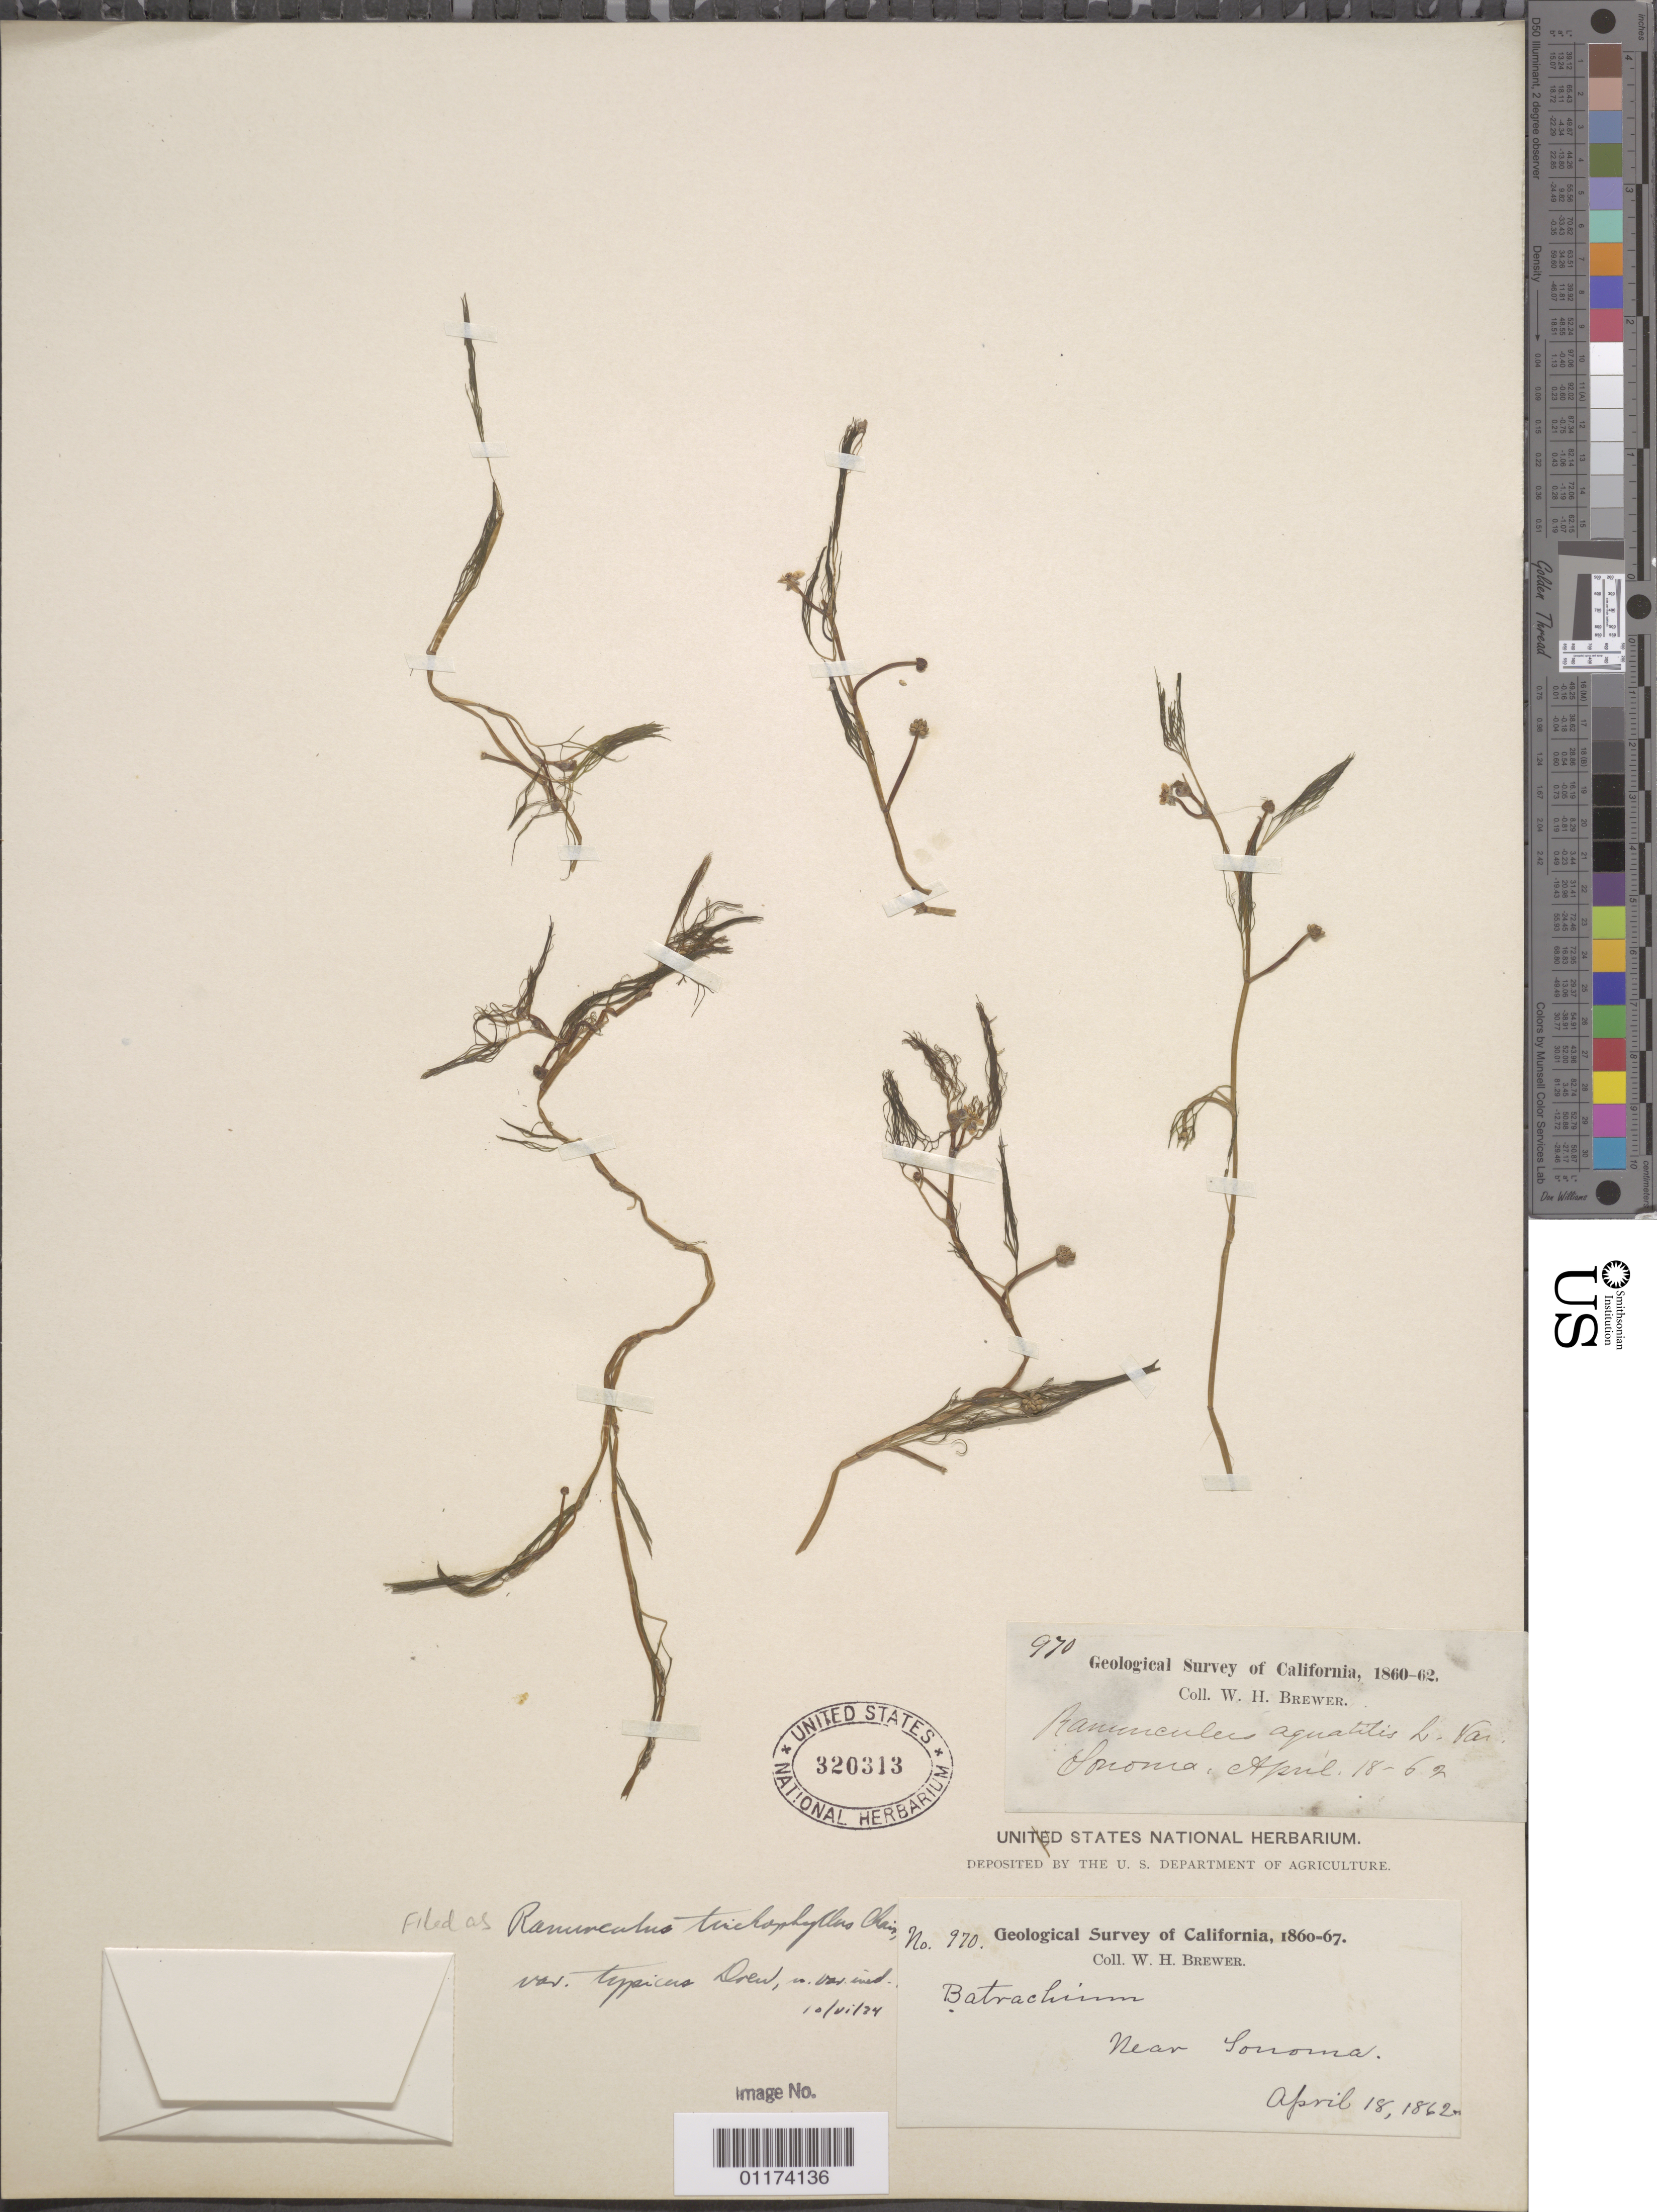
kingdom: Plantae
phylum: Tracheophyta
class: Magnoliopsida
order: Ranunculales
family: Ranunculaceae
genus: Ranunculus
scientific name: Ranunculus trichophyllus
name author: Chaix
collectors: W. H. Brewer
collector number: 970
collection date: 1862-04-18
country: United States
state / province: California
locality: near Sonoma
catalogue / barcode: US 320313